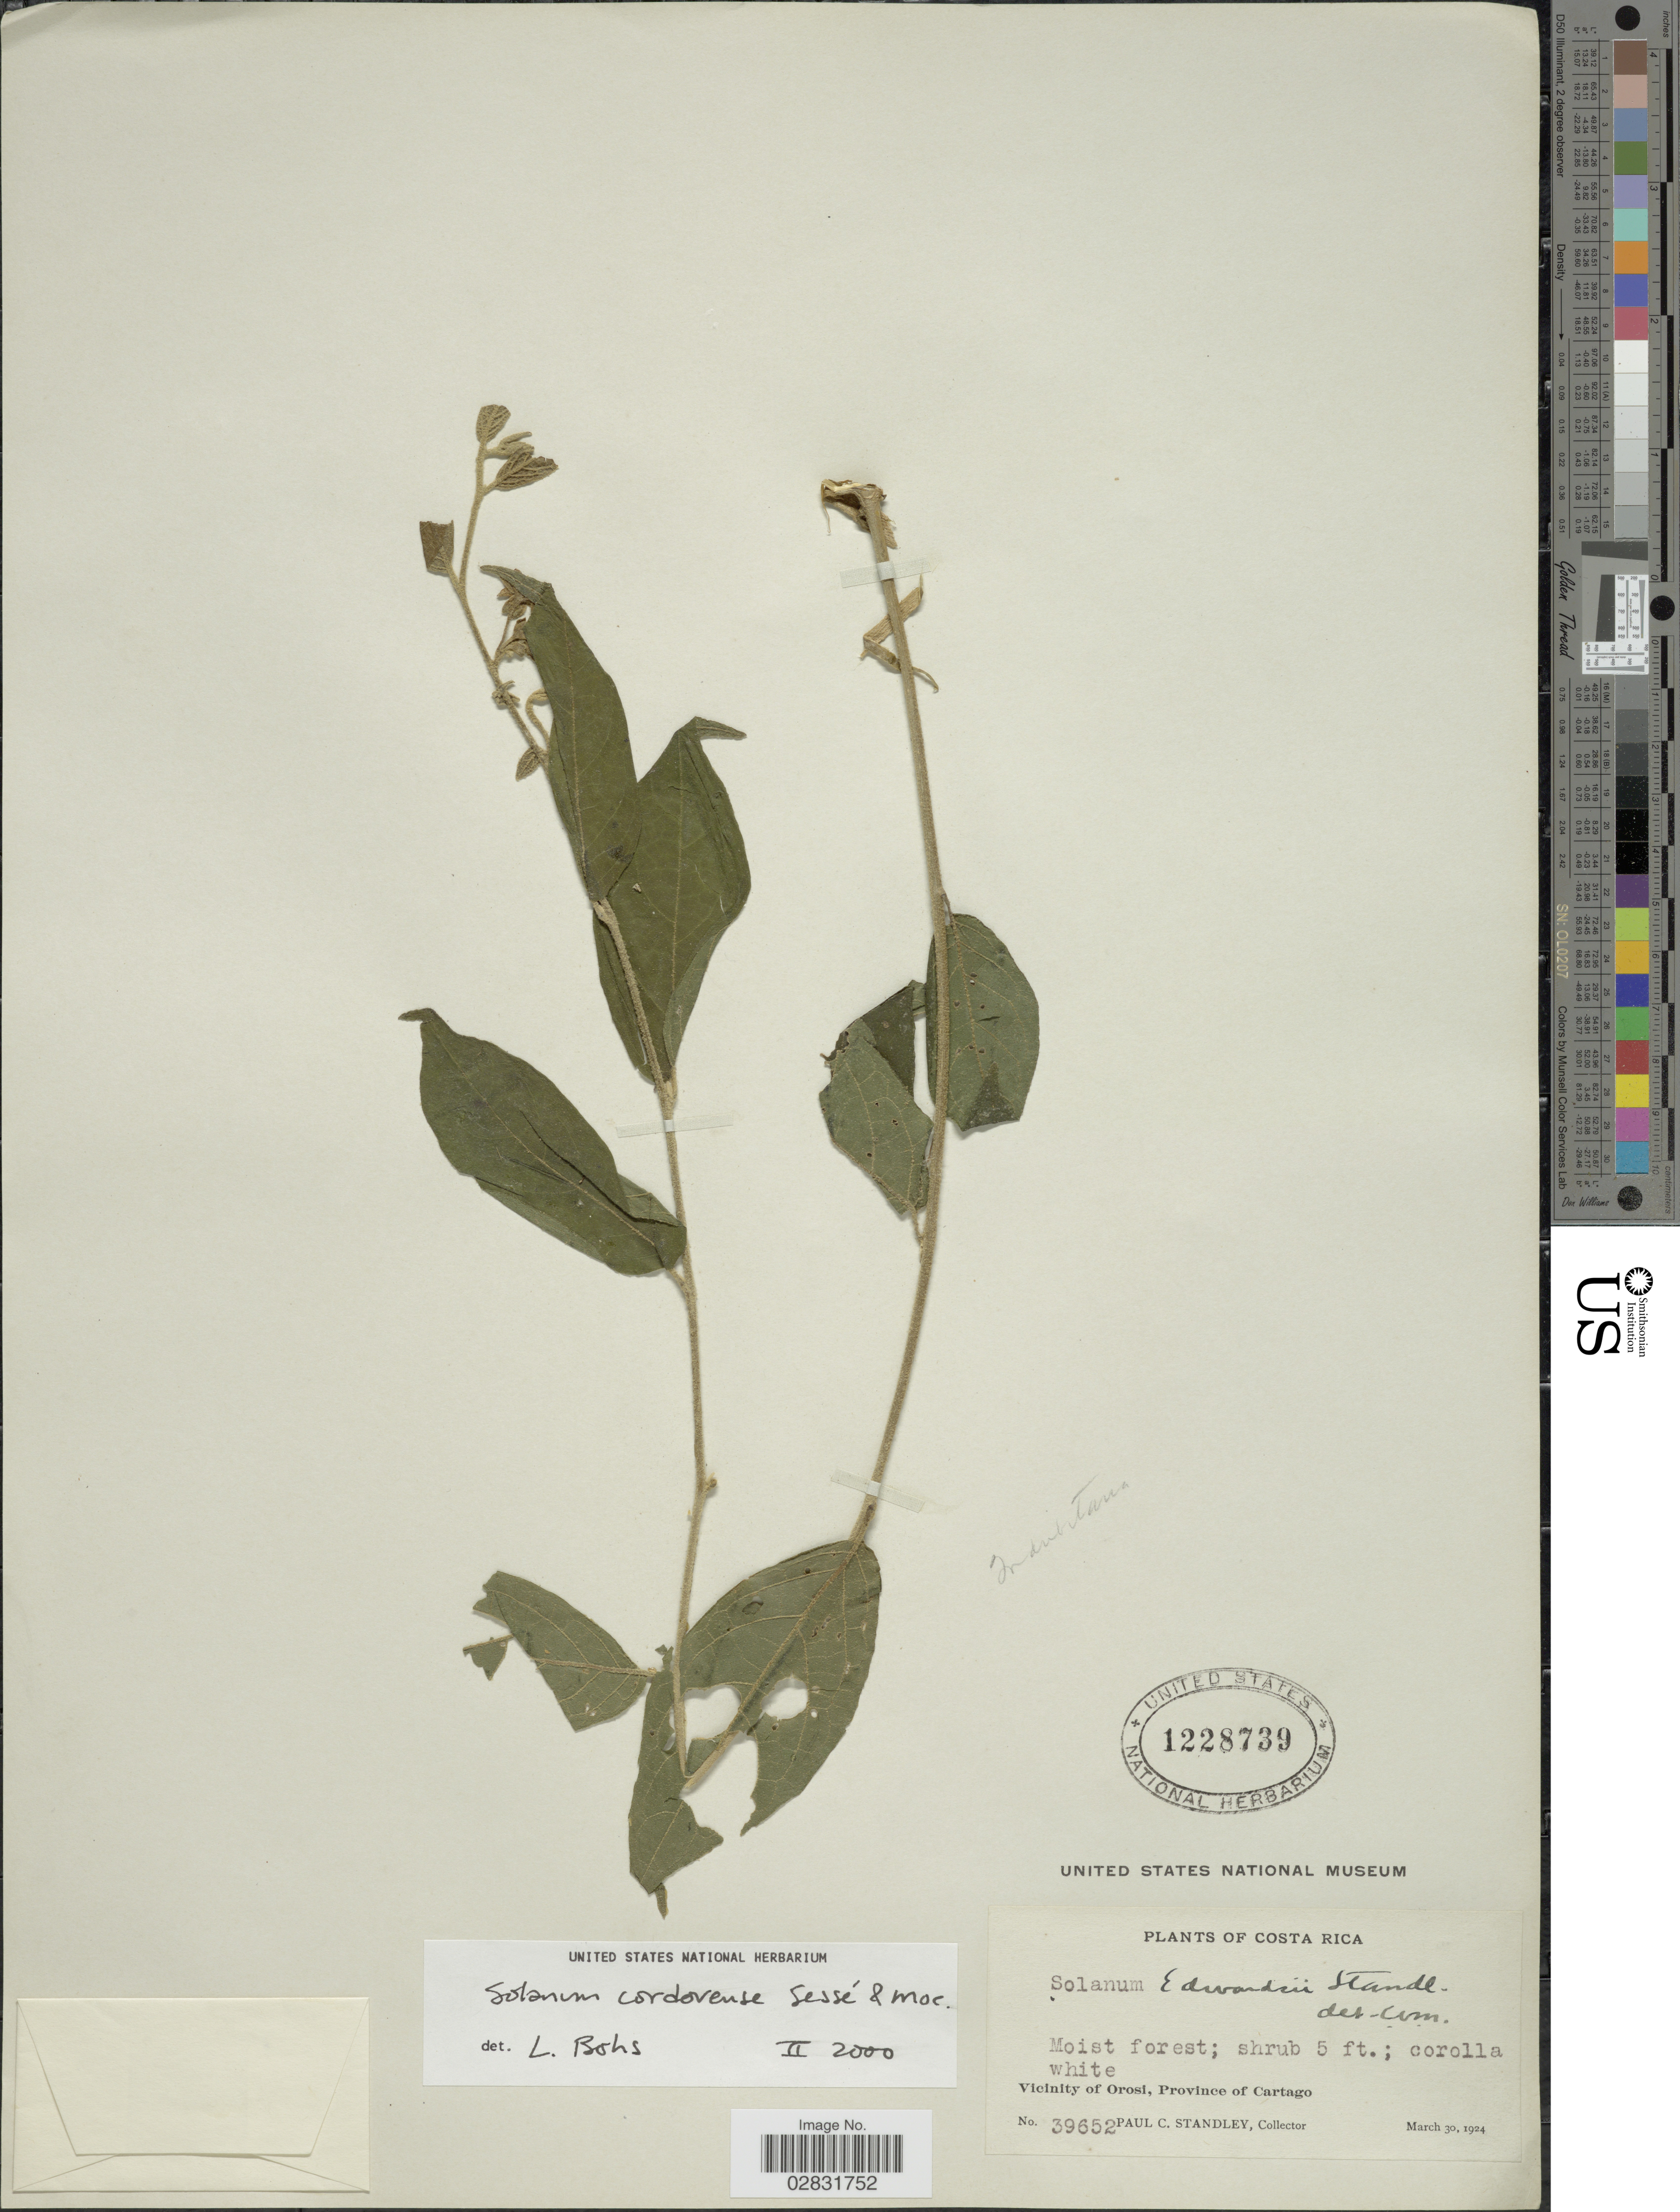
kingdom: Plantae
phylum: Tracheophyta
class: Magnoliopsida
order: Solanales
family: Solanaceae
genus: Solanum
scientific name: Solanum cordovense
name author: Sessé & Moc.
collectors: P. C. Standley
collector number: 39652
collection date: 1924-03-30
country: Costa Rica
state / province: Cartago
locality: Vicinity of Orosi.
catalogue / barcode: US 1228739